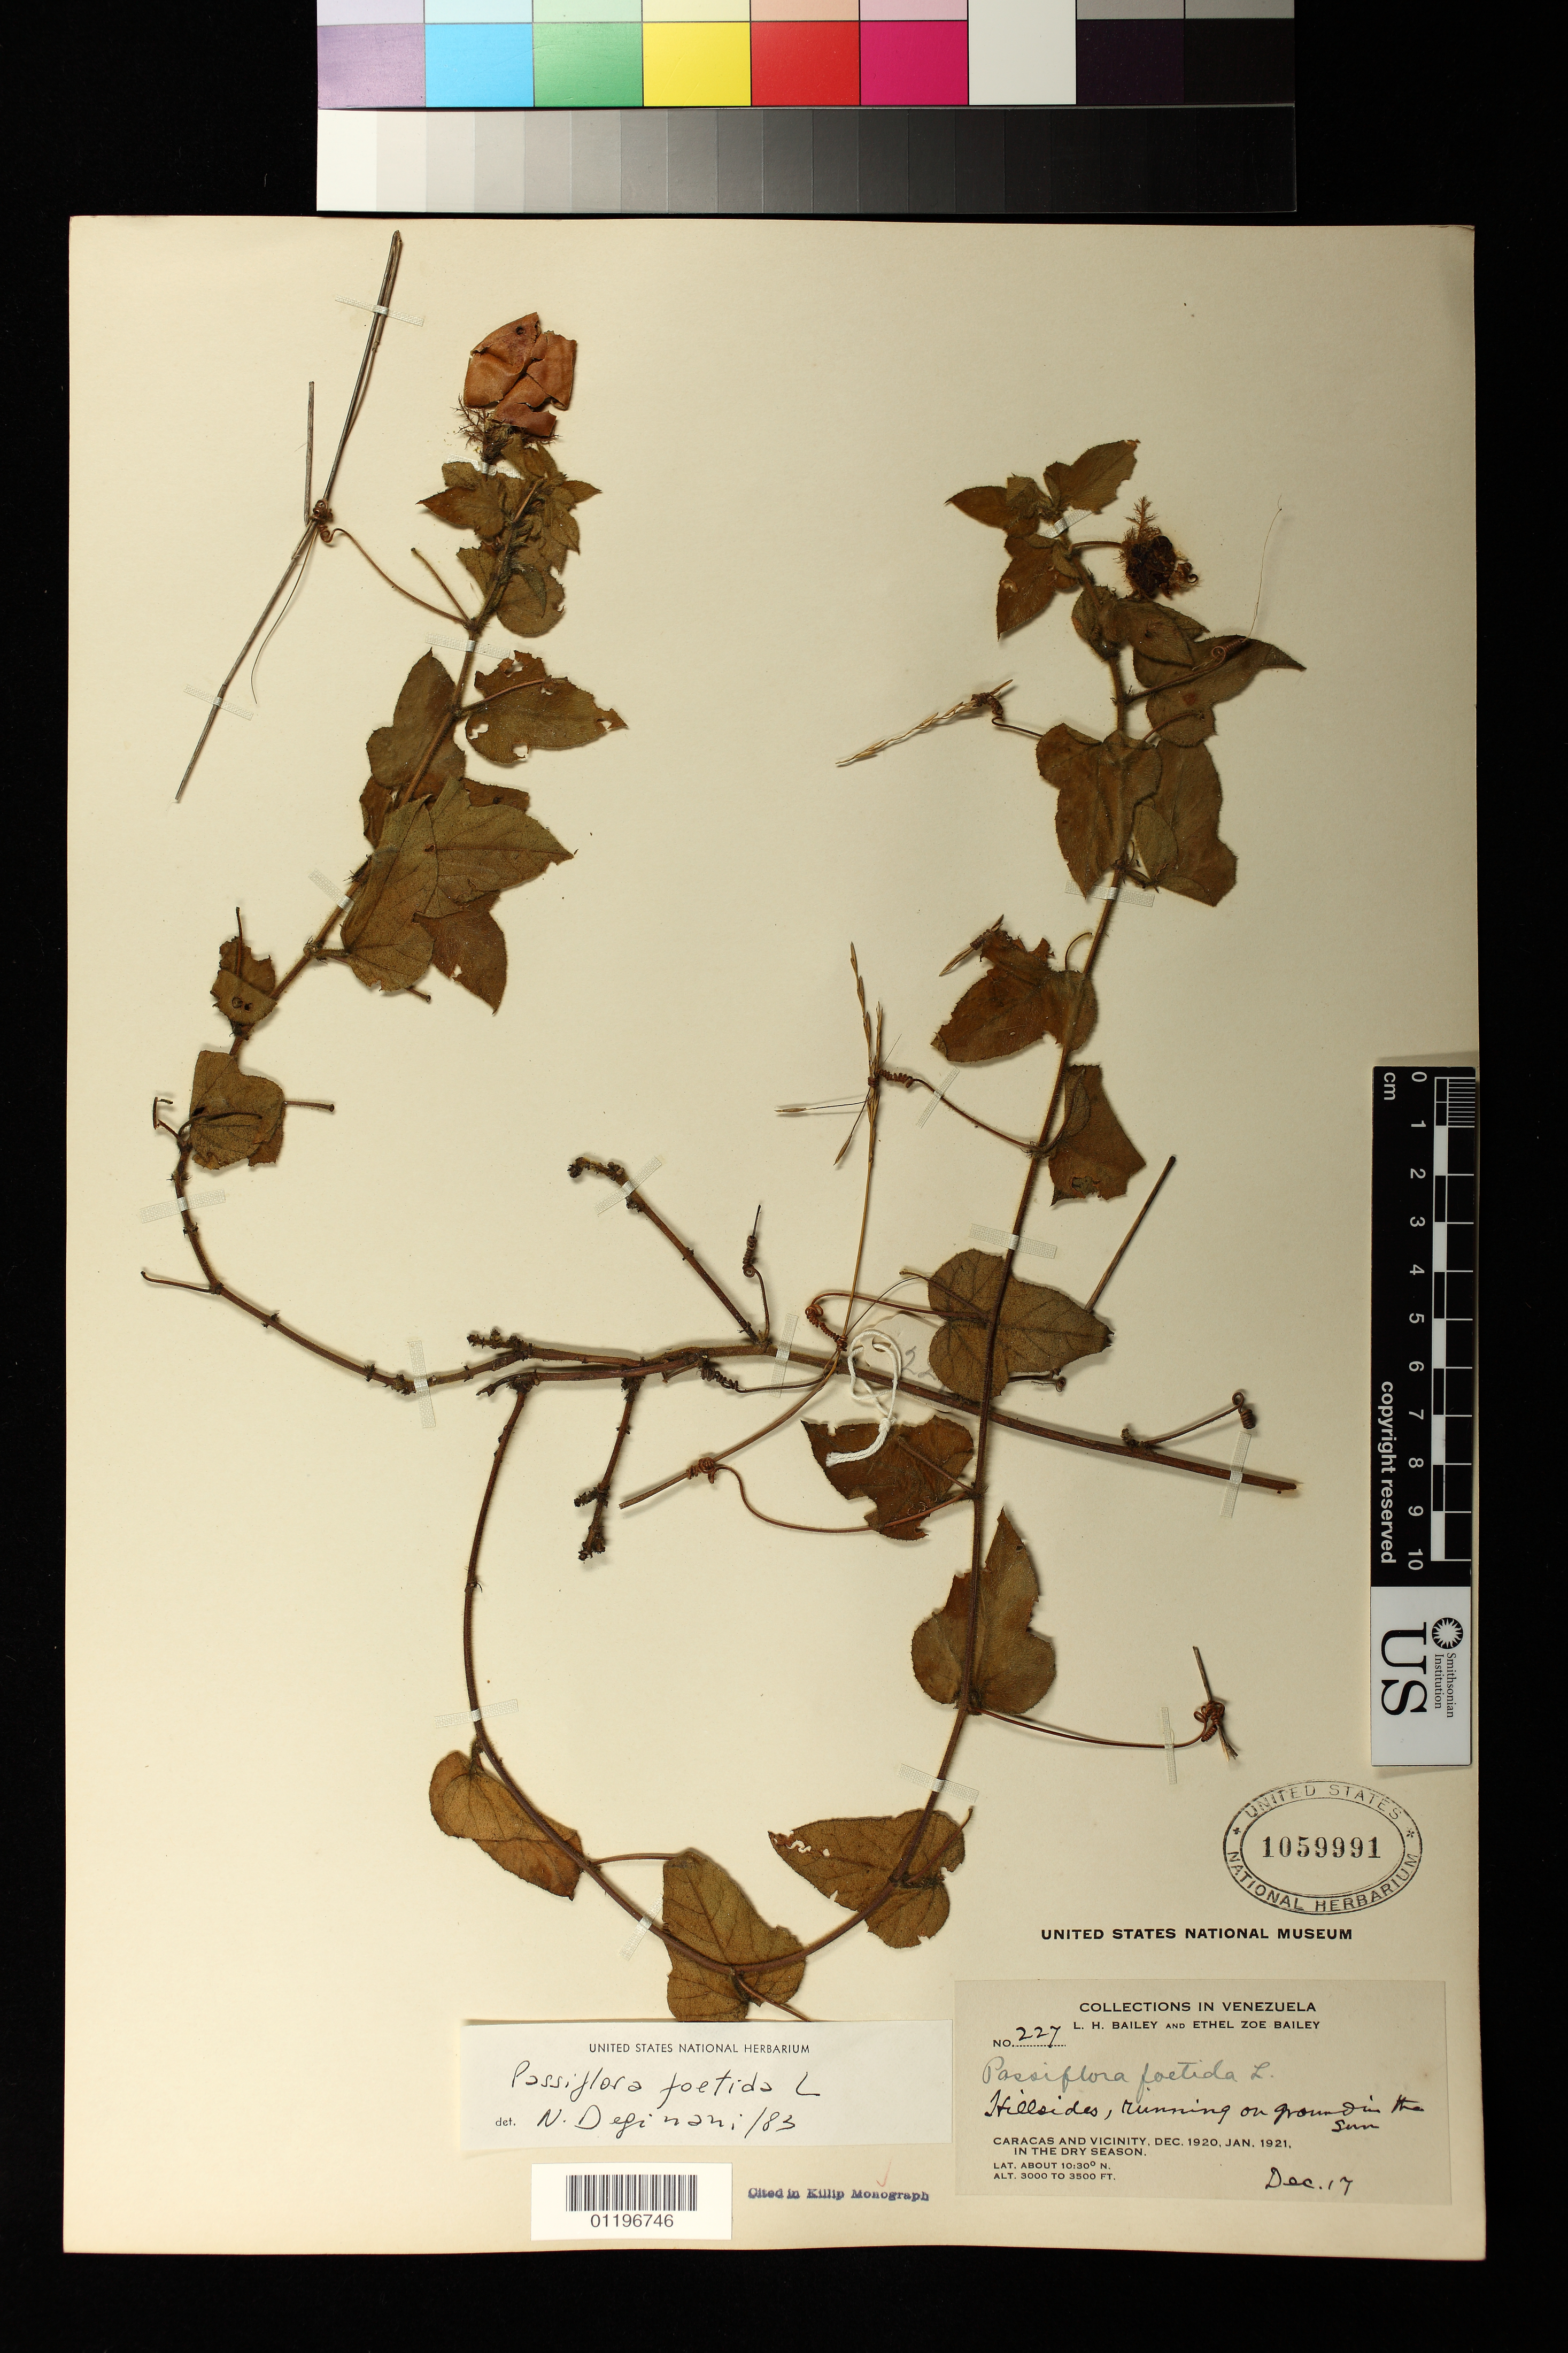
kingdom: Plantae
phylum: Tracheophyta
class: Magnoliopsida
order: Malpighiales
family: Passifloraceae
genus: Passiflora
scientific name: Passiflora foetida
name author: L.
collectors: L. H. Bailey & E. Z. Bailey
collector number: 227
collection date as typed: Dec 1920 to -- Jan 1921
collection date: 1920-12/1921-01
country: Venezuela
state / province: Miranda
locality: Caracas and vicinity. Hillsides, running on ground in the sun.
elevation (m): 914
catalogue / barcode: US 1059991